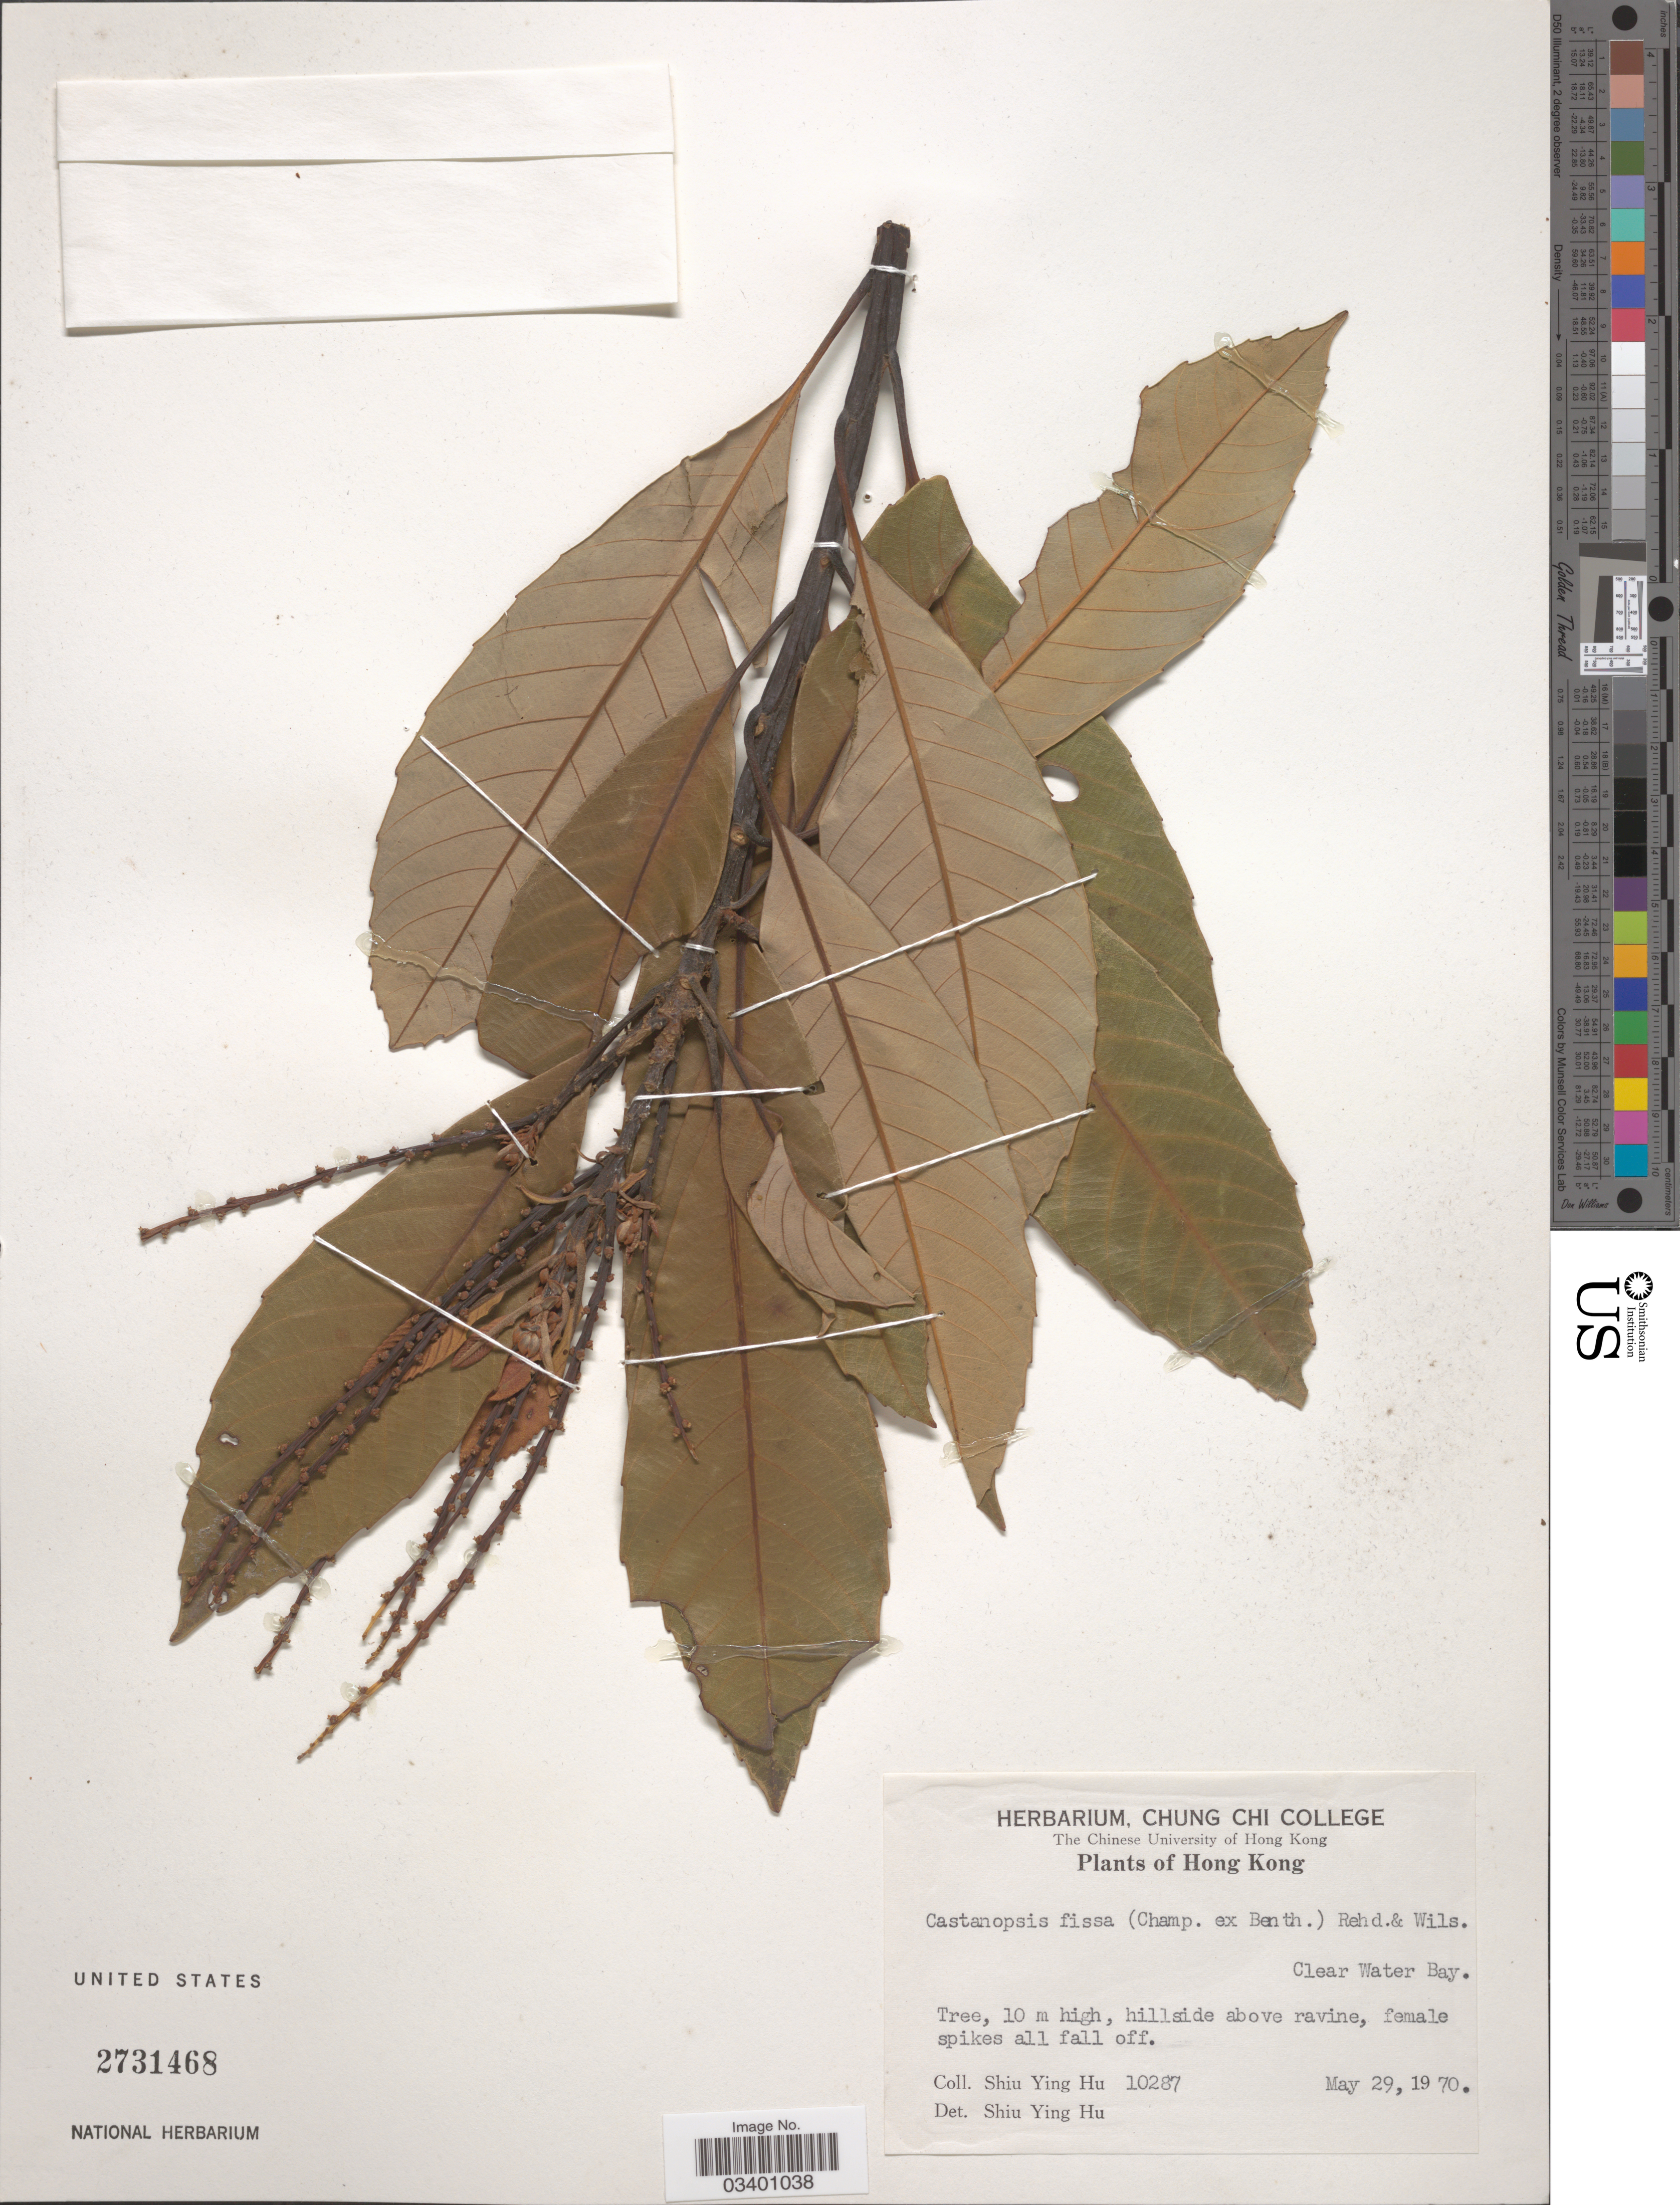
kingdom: Plantae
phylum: Tracheophyta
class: Magnoliopsida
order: Fagales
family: Fagaceae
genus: Castanopsis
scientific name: Castanopsis fissa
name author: (Champ. ex Benth.) Rehder & E.H. Wilson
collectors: S. Y. Hu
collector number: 10287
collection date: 1970-05-29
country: China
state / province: Hong Kong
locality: Clear Water Ray.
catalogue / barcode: US 2731468